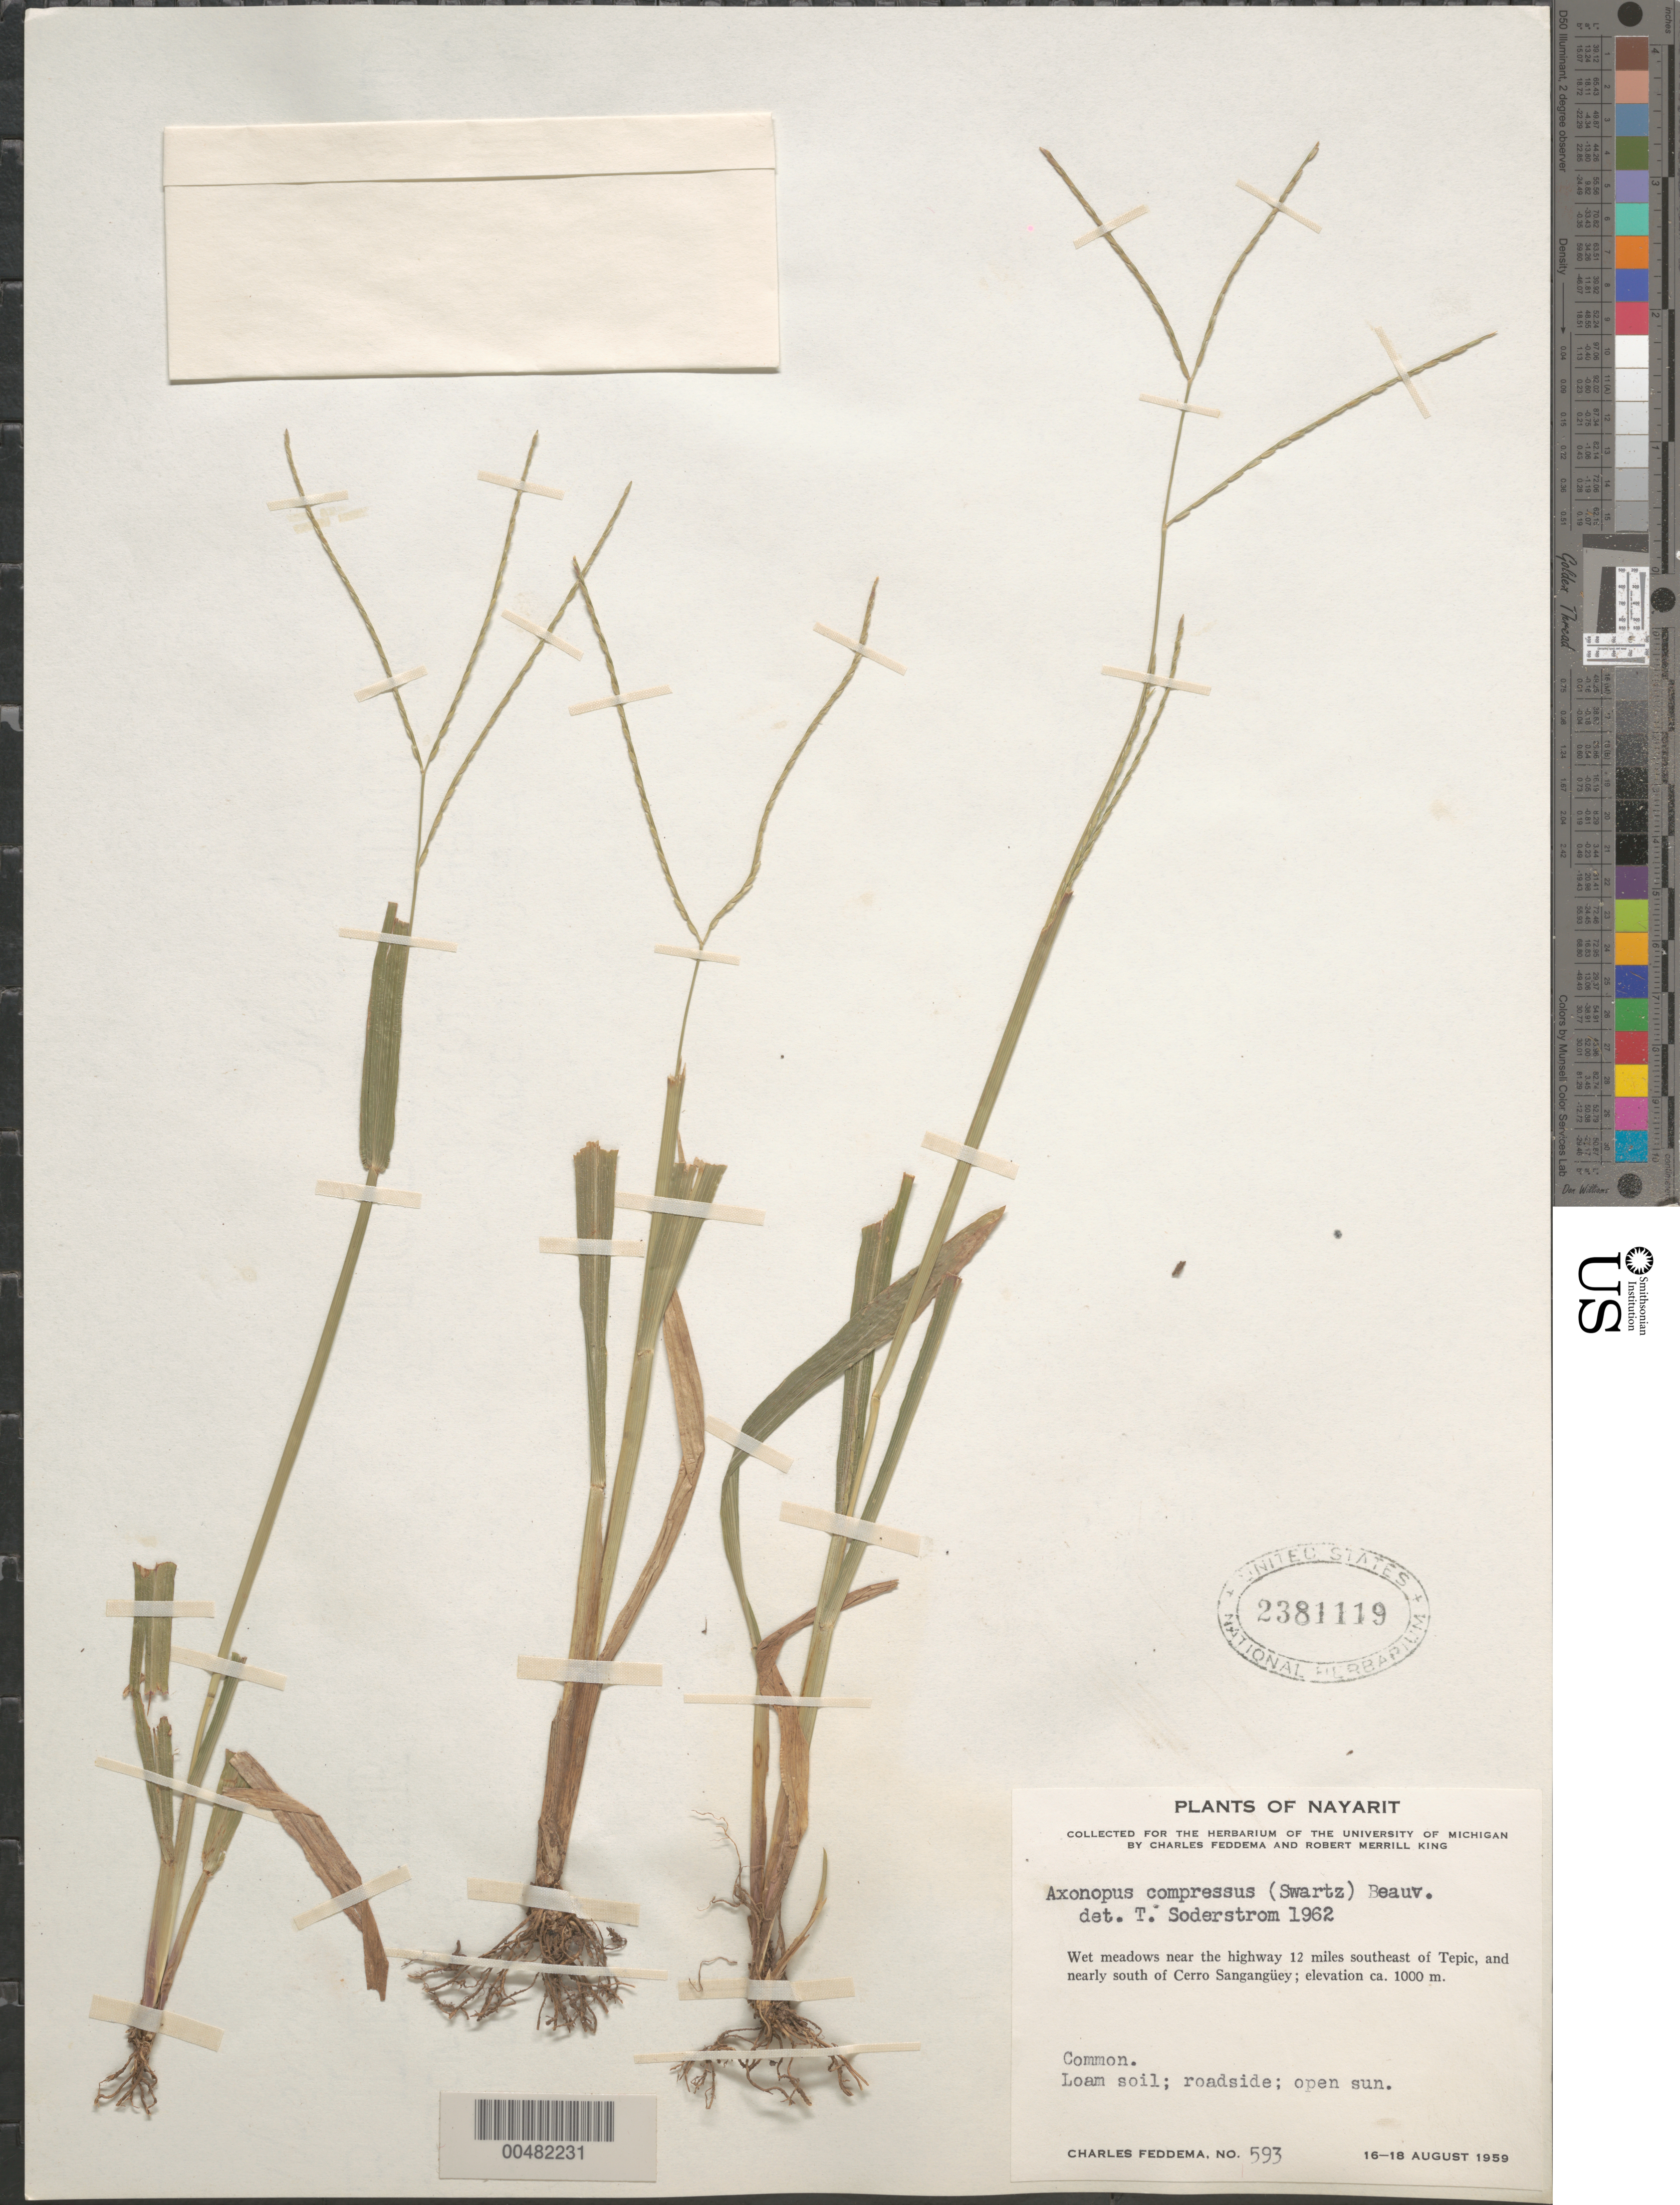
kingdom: Plantae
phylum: Tracheophyta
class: Liliopsida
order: Poales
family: Poaceae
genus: Axonopus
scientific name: Axonopus compressus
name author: (Sw.) P. Beauv.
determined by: Soderstrom, T. R.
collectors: C. Feddema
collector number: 593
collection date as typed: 16 Aug 1959 to 18 Aug 1959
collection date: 1959-08-16/1959-08-18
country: Mexico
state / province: Nayarit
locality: Near the highway 12 mi SE of Tepic, and nearly S of Cerro Sangangüey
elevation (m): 1000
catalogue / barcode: US 2381119